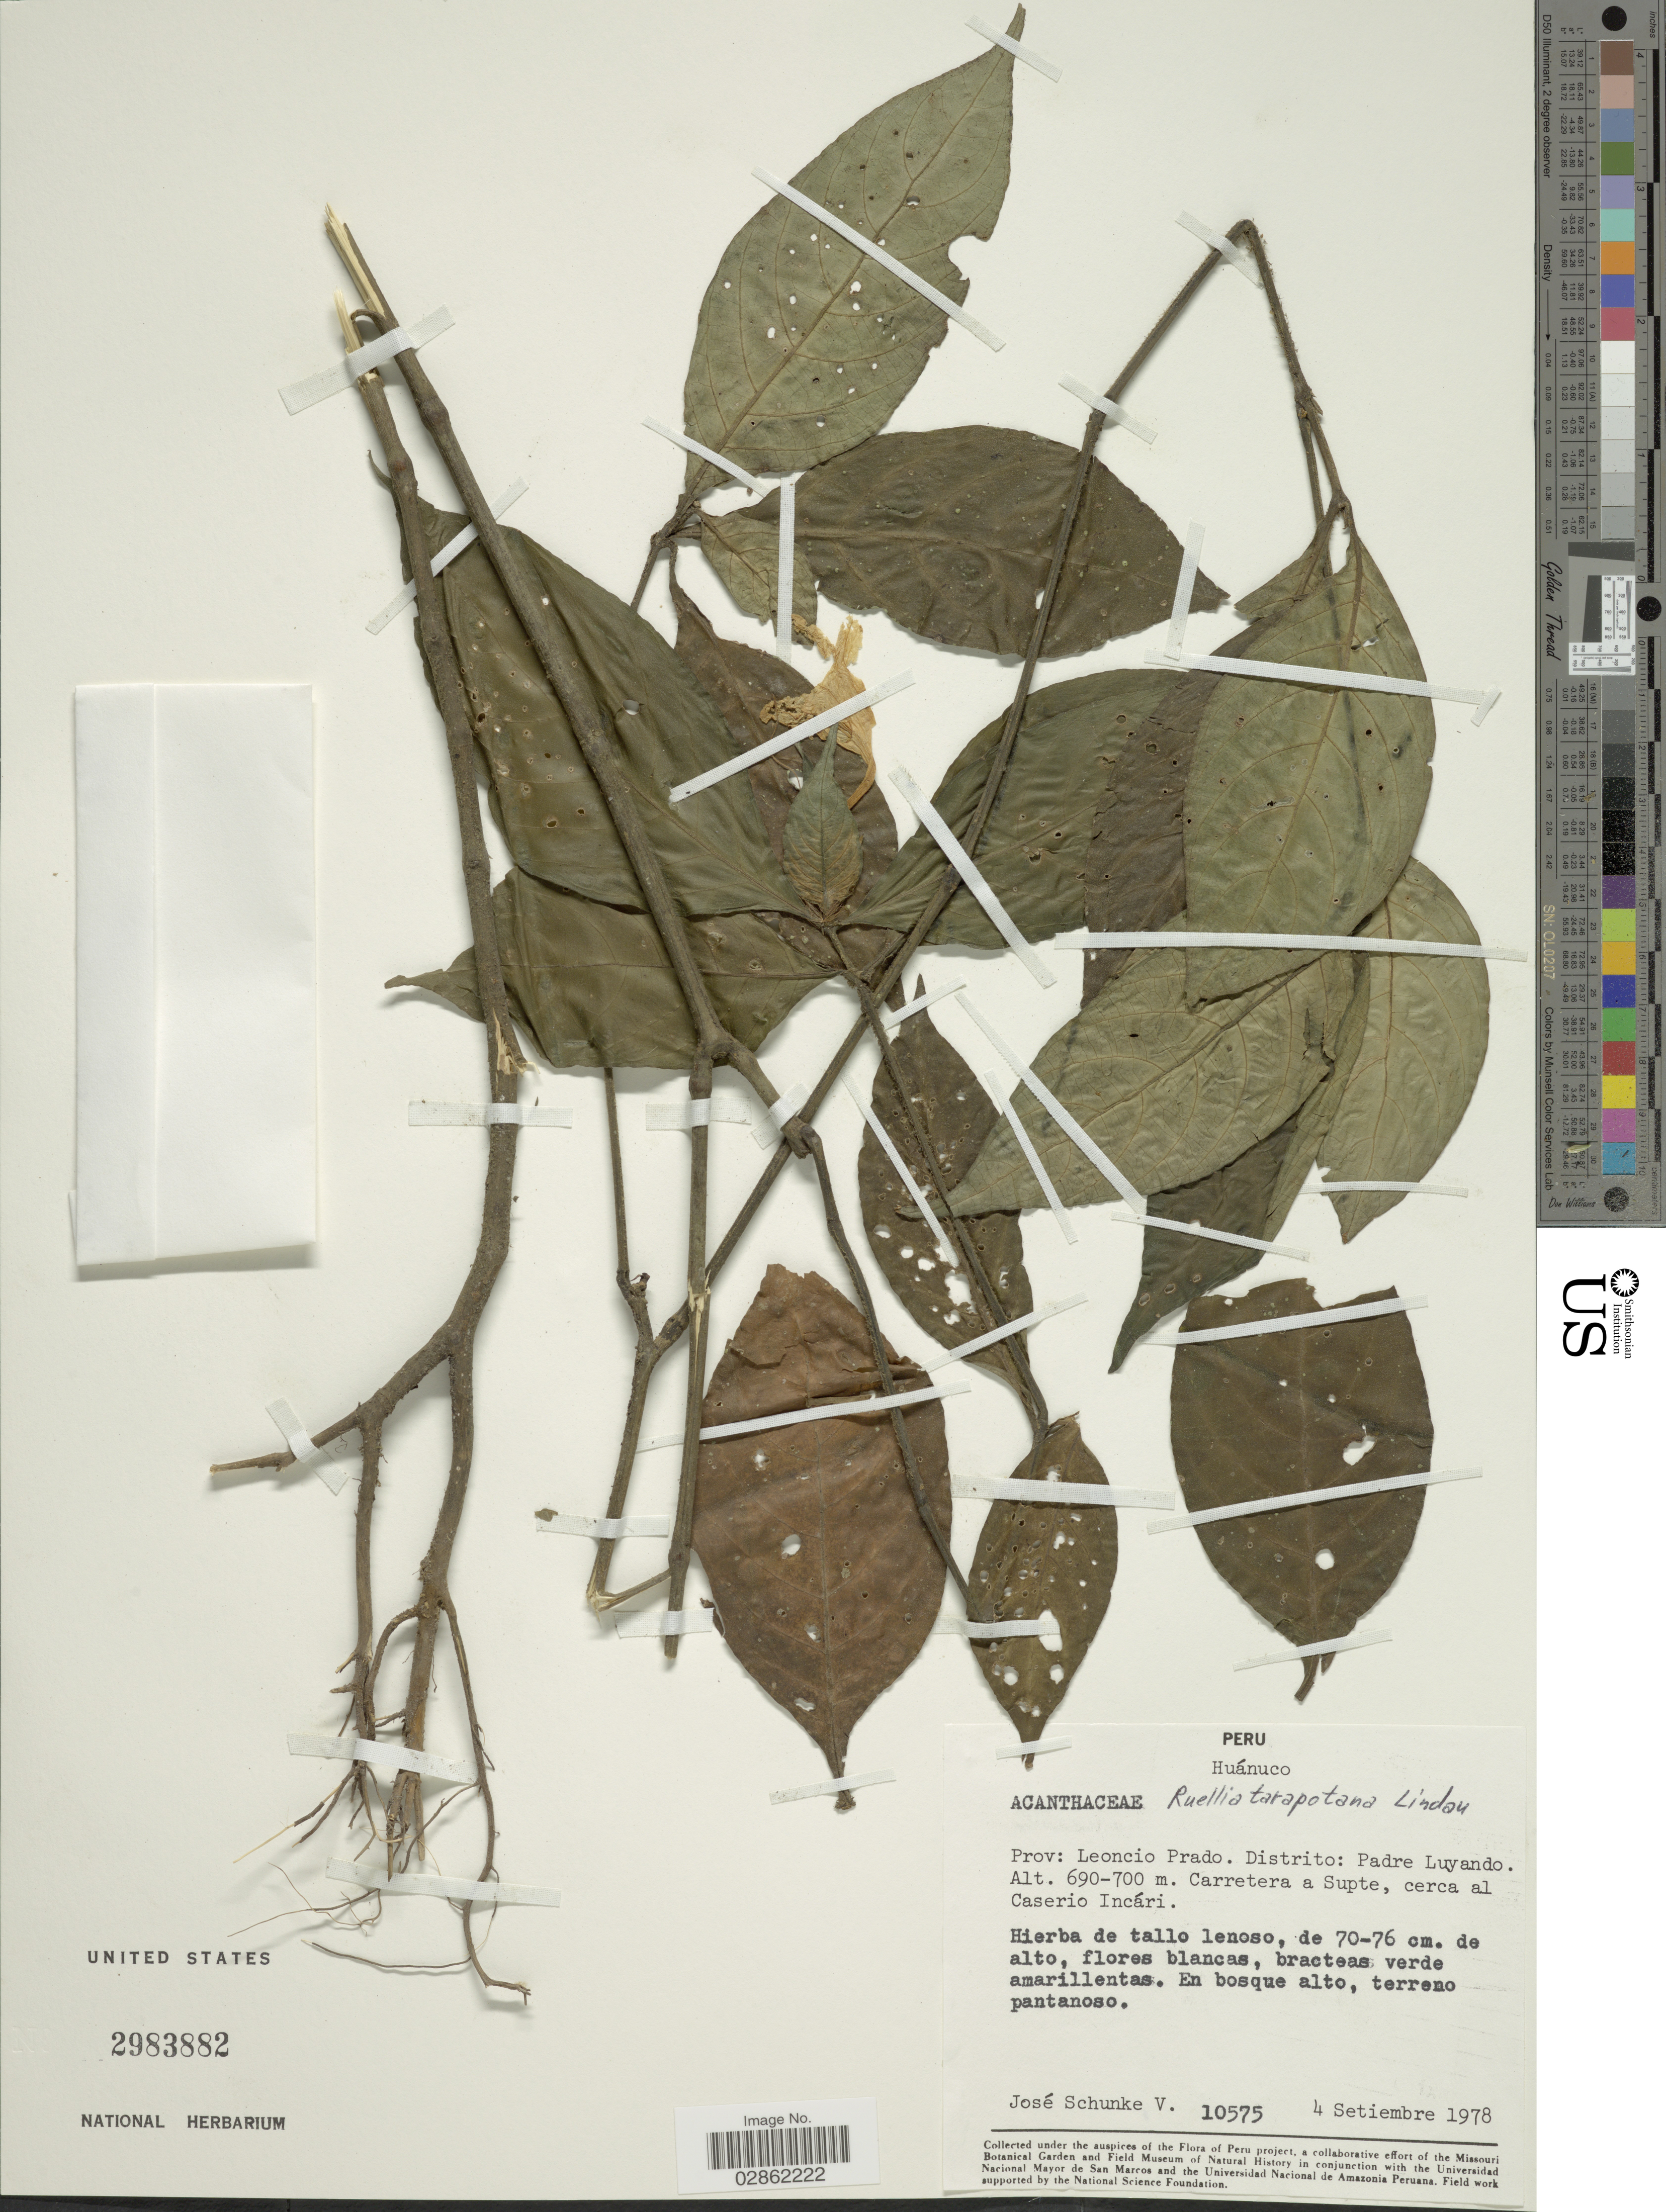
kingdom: Plantae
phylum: Tracheophyta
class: Magnoliopsida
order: Lamiales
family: Acanthaceae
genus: Ruellia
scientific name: Ruellia tarapotana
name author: Lindau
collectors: J. Schunke Vigo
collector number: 10575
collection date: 1978-09-04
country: Peru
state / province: Huánuco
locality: Prov. Leoncio Prado, Distrito Padre Luyando, Carretera a Supte, cerca al Caserio Incári.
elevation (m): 690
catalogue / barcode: US 2983882